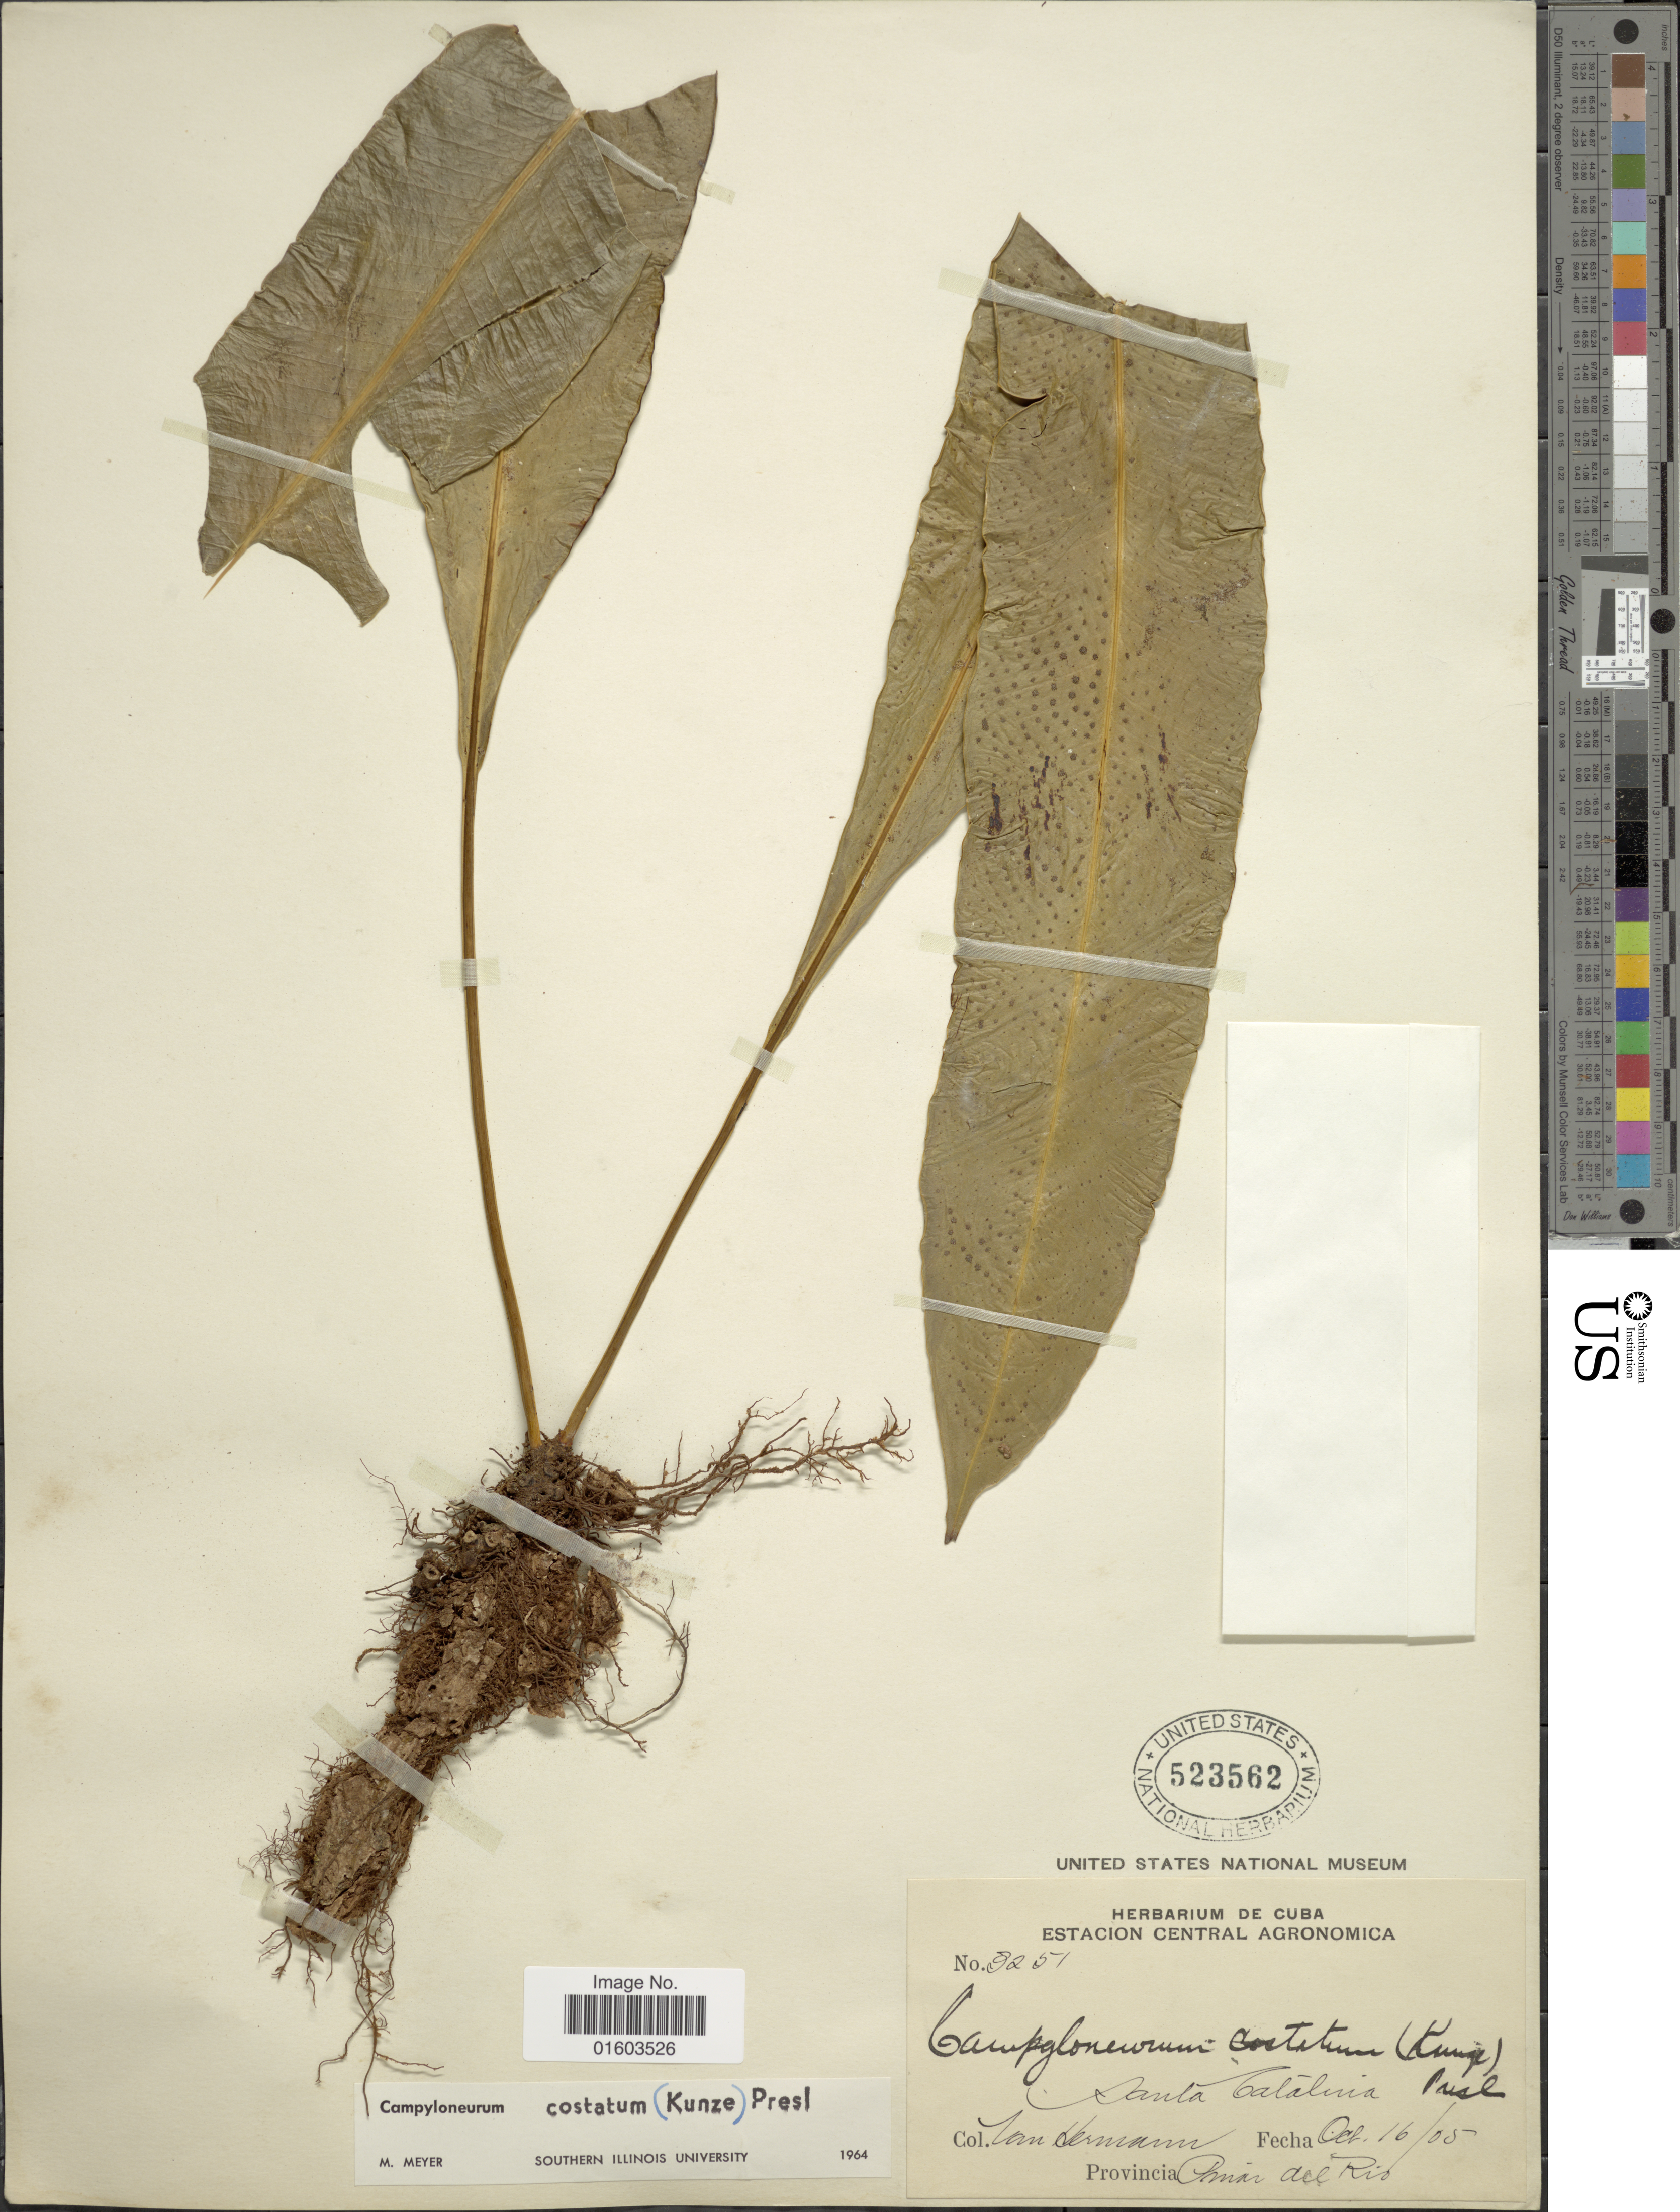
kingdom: Plantae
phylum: Tracheophyta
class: Polypodiopsida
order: Polypodiales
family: Polypodiaceae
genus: Campyloneurum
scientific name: Campyloneurum costatum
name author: (Kunze) C. Presl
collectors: Van Hermann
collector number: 9251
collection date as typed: Transcribed d/m/y: 16/10/5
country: Cuba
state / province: Pinar del Río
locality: Santa Calalina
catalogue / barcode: US 523562